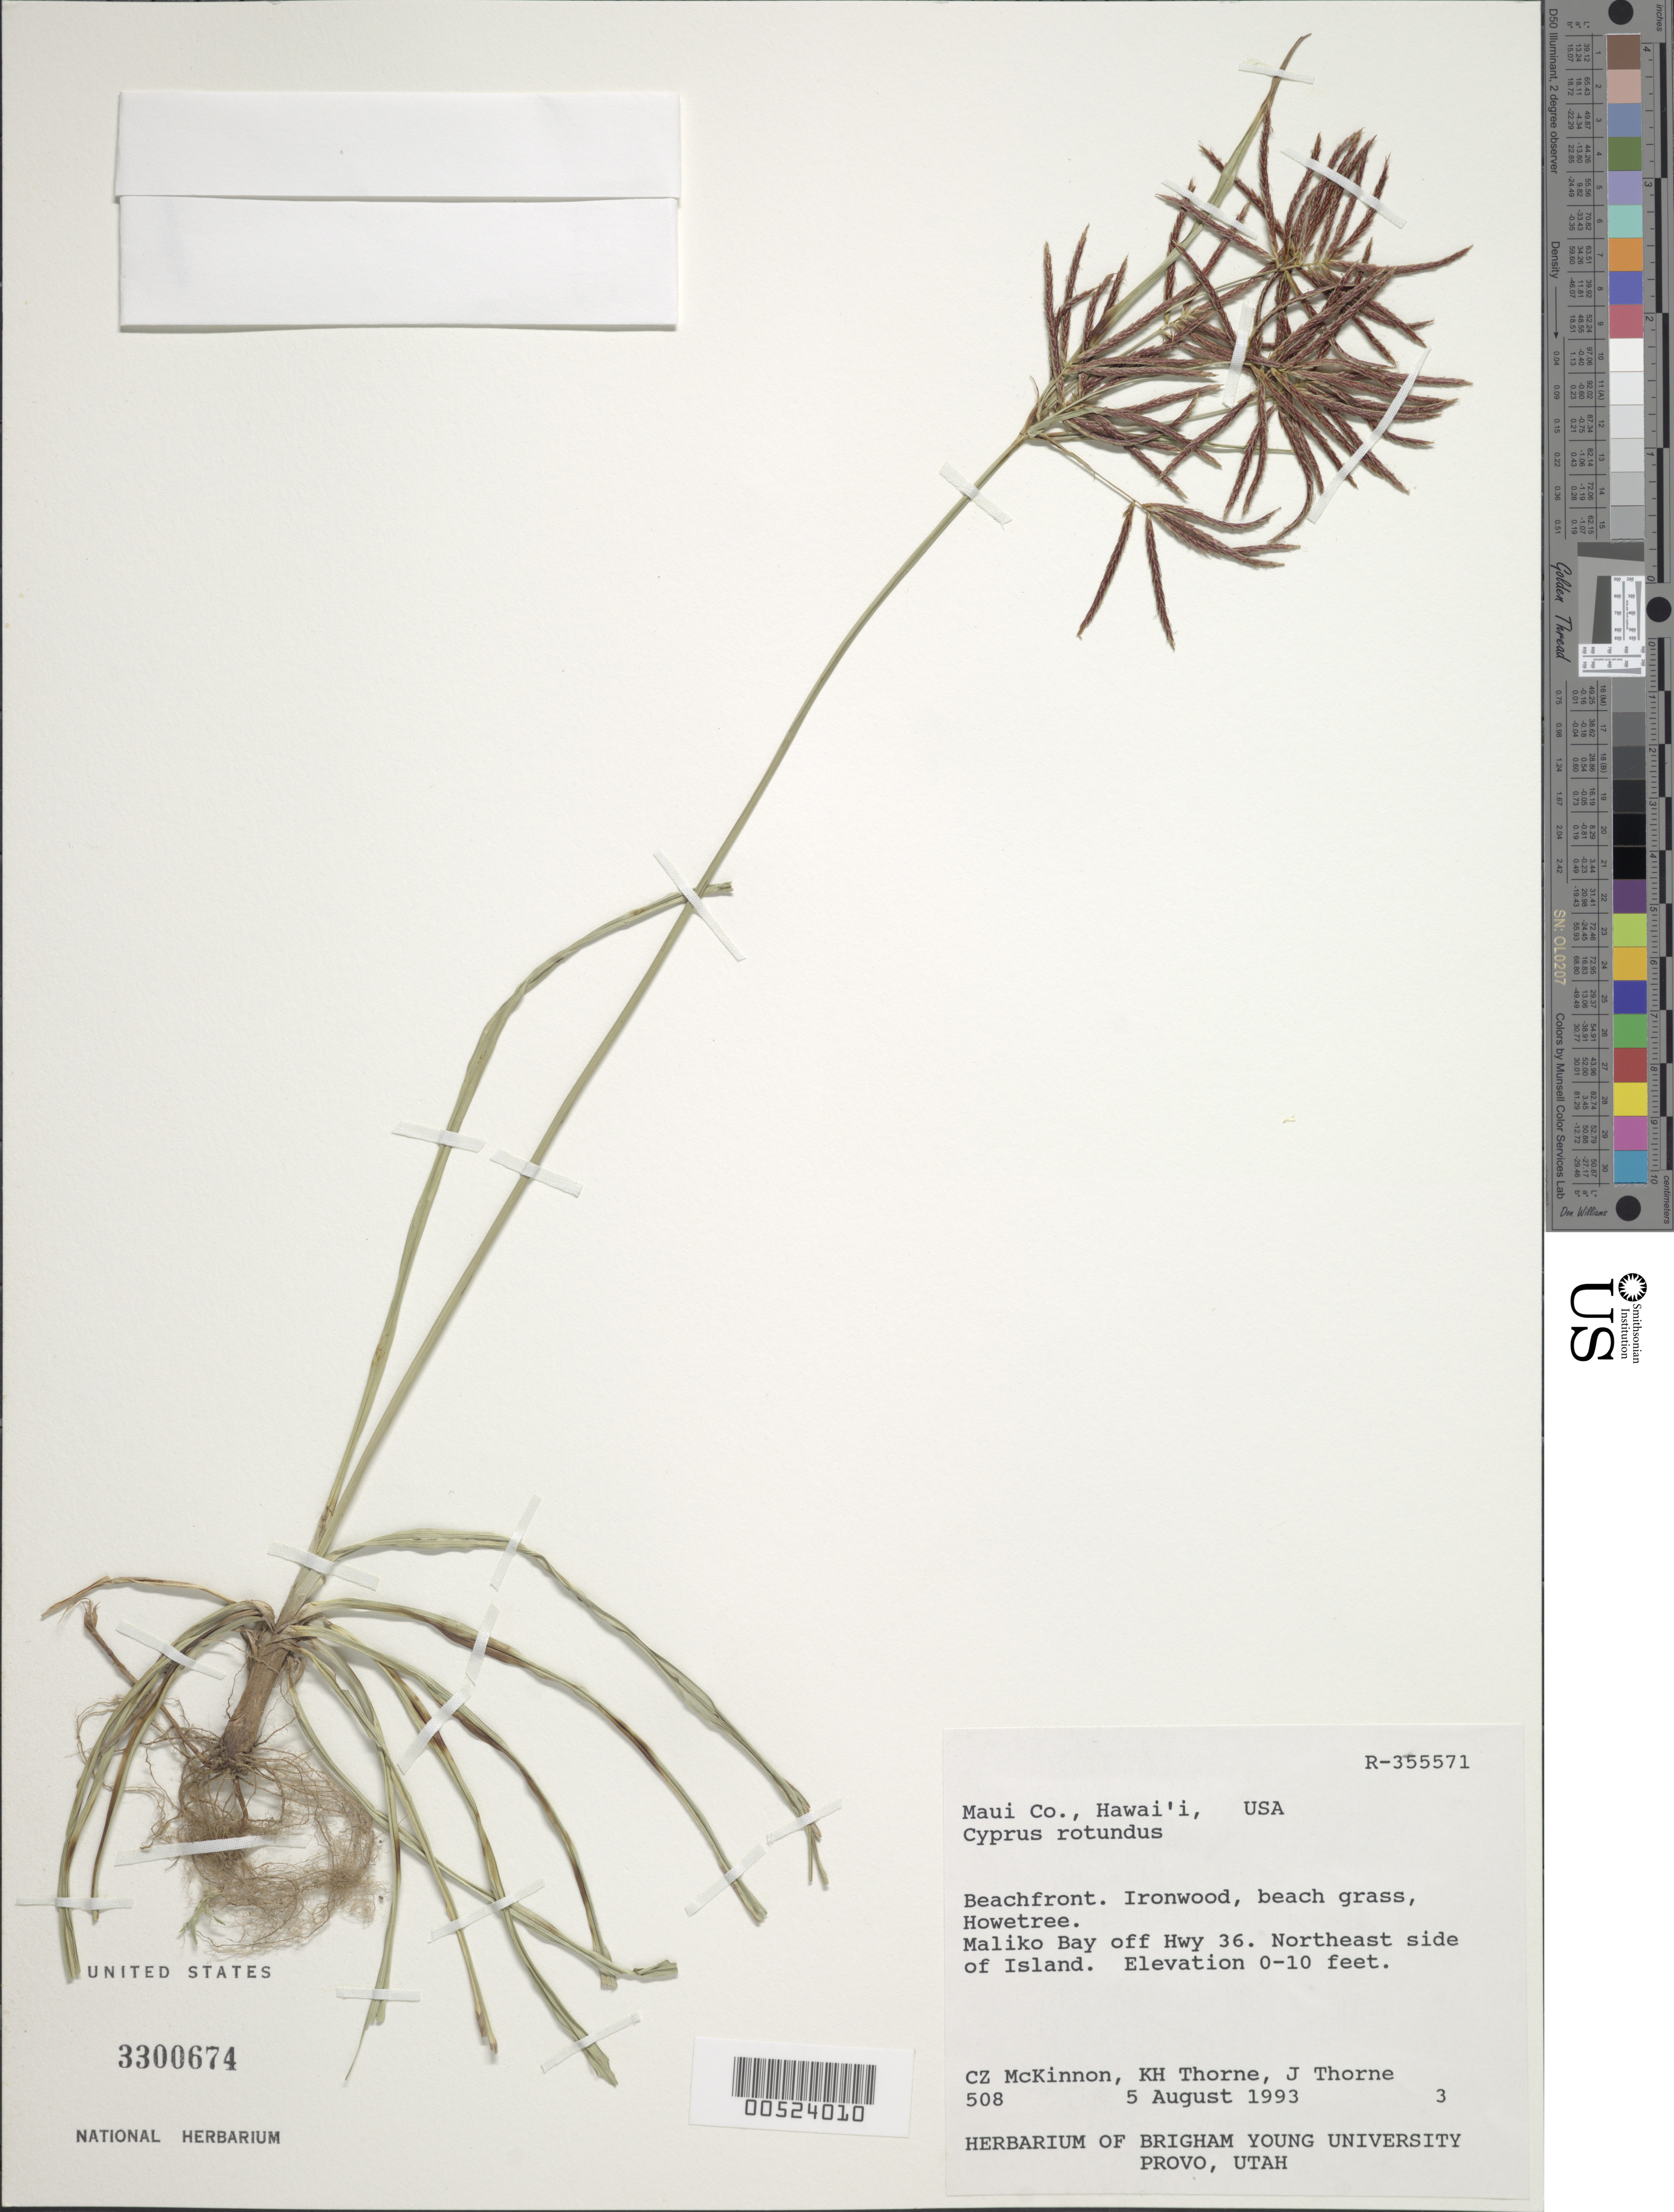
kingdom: Plantae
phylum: Tracheophyta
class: Liliopsida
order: Poales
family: Cyperaceae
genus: Cyperus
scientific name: Cyperus rotundus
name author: L.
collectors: C. McKinnon, K. Thorne & J. Thorne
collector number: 508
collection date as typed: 5 Aug 1993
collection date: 1993-08-05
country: United States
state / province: Hawaii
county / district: Maui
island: Maui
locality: Maui County, Maliko Bay off Hwy 36, NE side of island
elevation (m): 0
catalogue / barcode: US 3300674